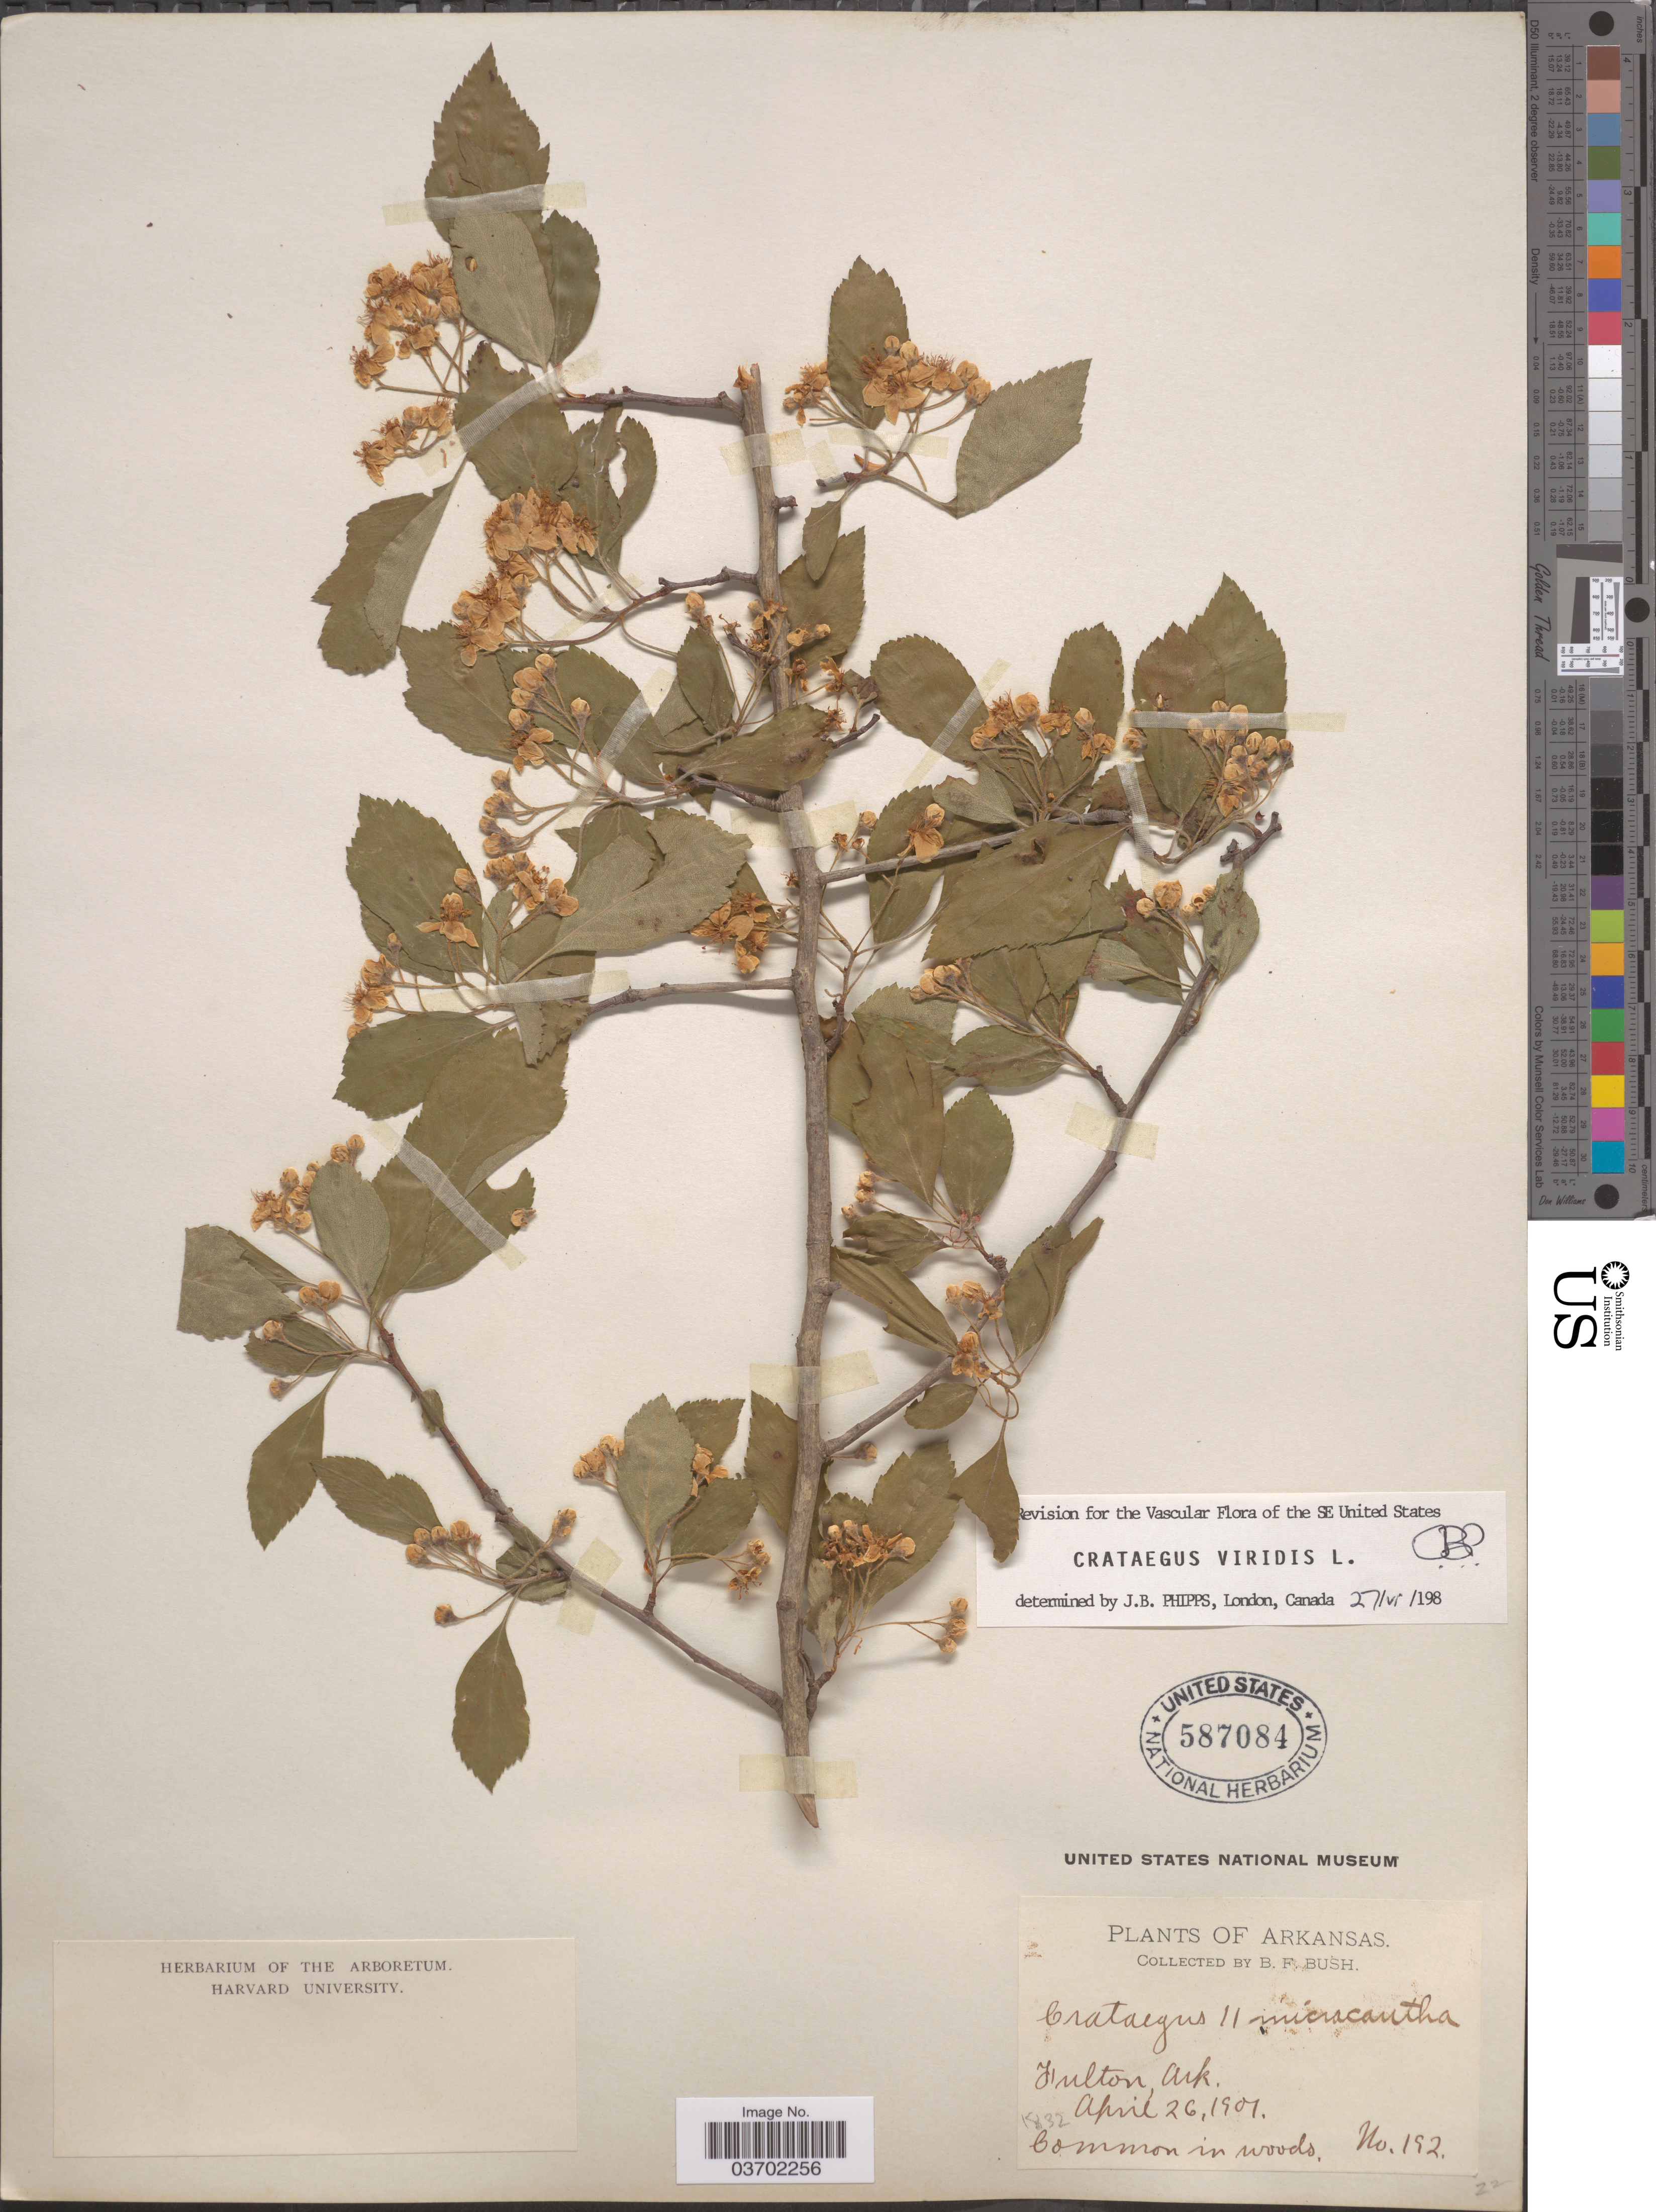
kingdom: Plantae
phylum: Tracheophyta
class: Magnoliopsida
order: Rosales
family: Rosaceae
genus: Crataegus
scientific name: Crataegus viridis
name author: L.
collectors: B. F. Bush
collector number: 192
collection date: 1901-04-26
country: United States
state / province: Arkansas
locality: Fulton.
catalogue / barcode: US 587084